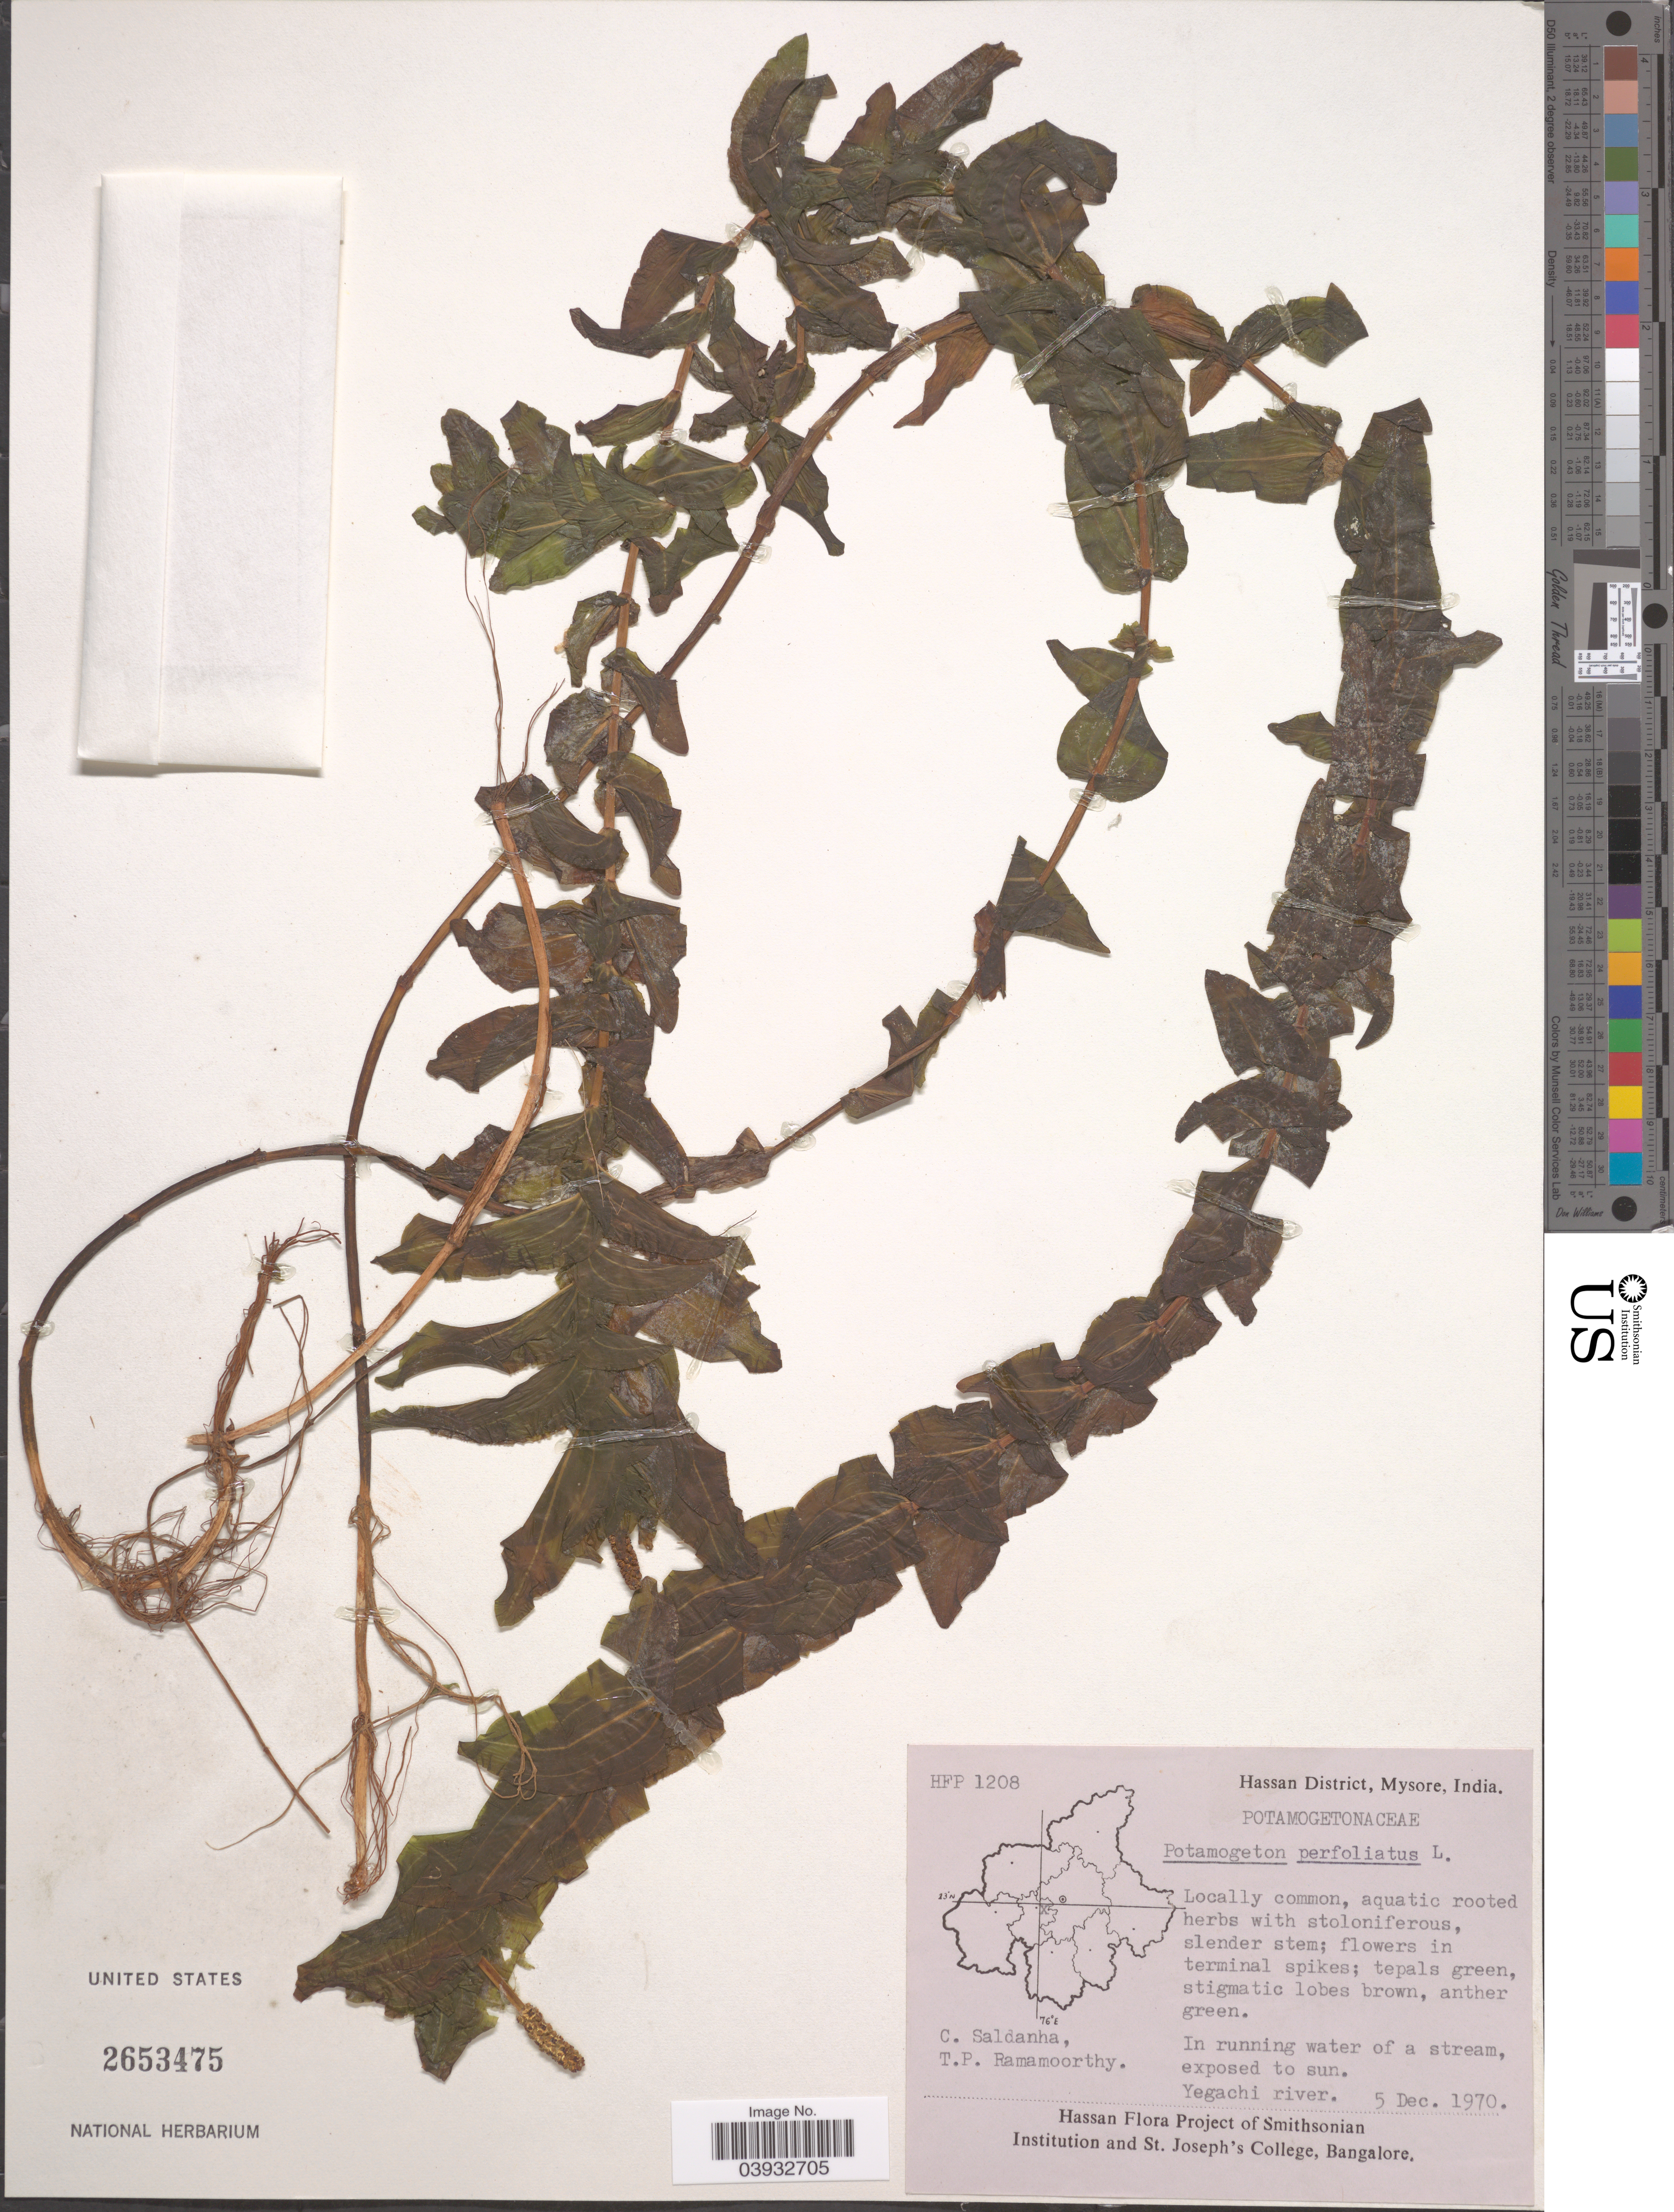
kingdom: Plantae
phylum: Tracheophyta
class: Liliopsida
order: Alismatales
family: Potamogetonaceae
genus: Potamogeton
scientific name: Potamogeton perfoliatus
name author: L.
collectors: C. Saldanha & T. P. Ramamoorthy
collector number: HFP1208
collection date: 1970-12-05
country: India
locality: Hassan District, Mysore. In running water of a stream, exposed to sun. Yegachi river.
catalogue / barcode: US 2653475